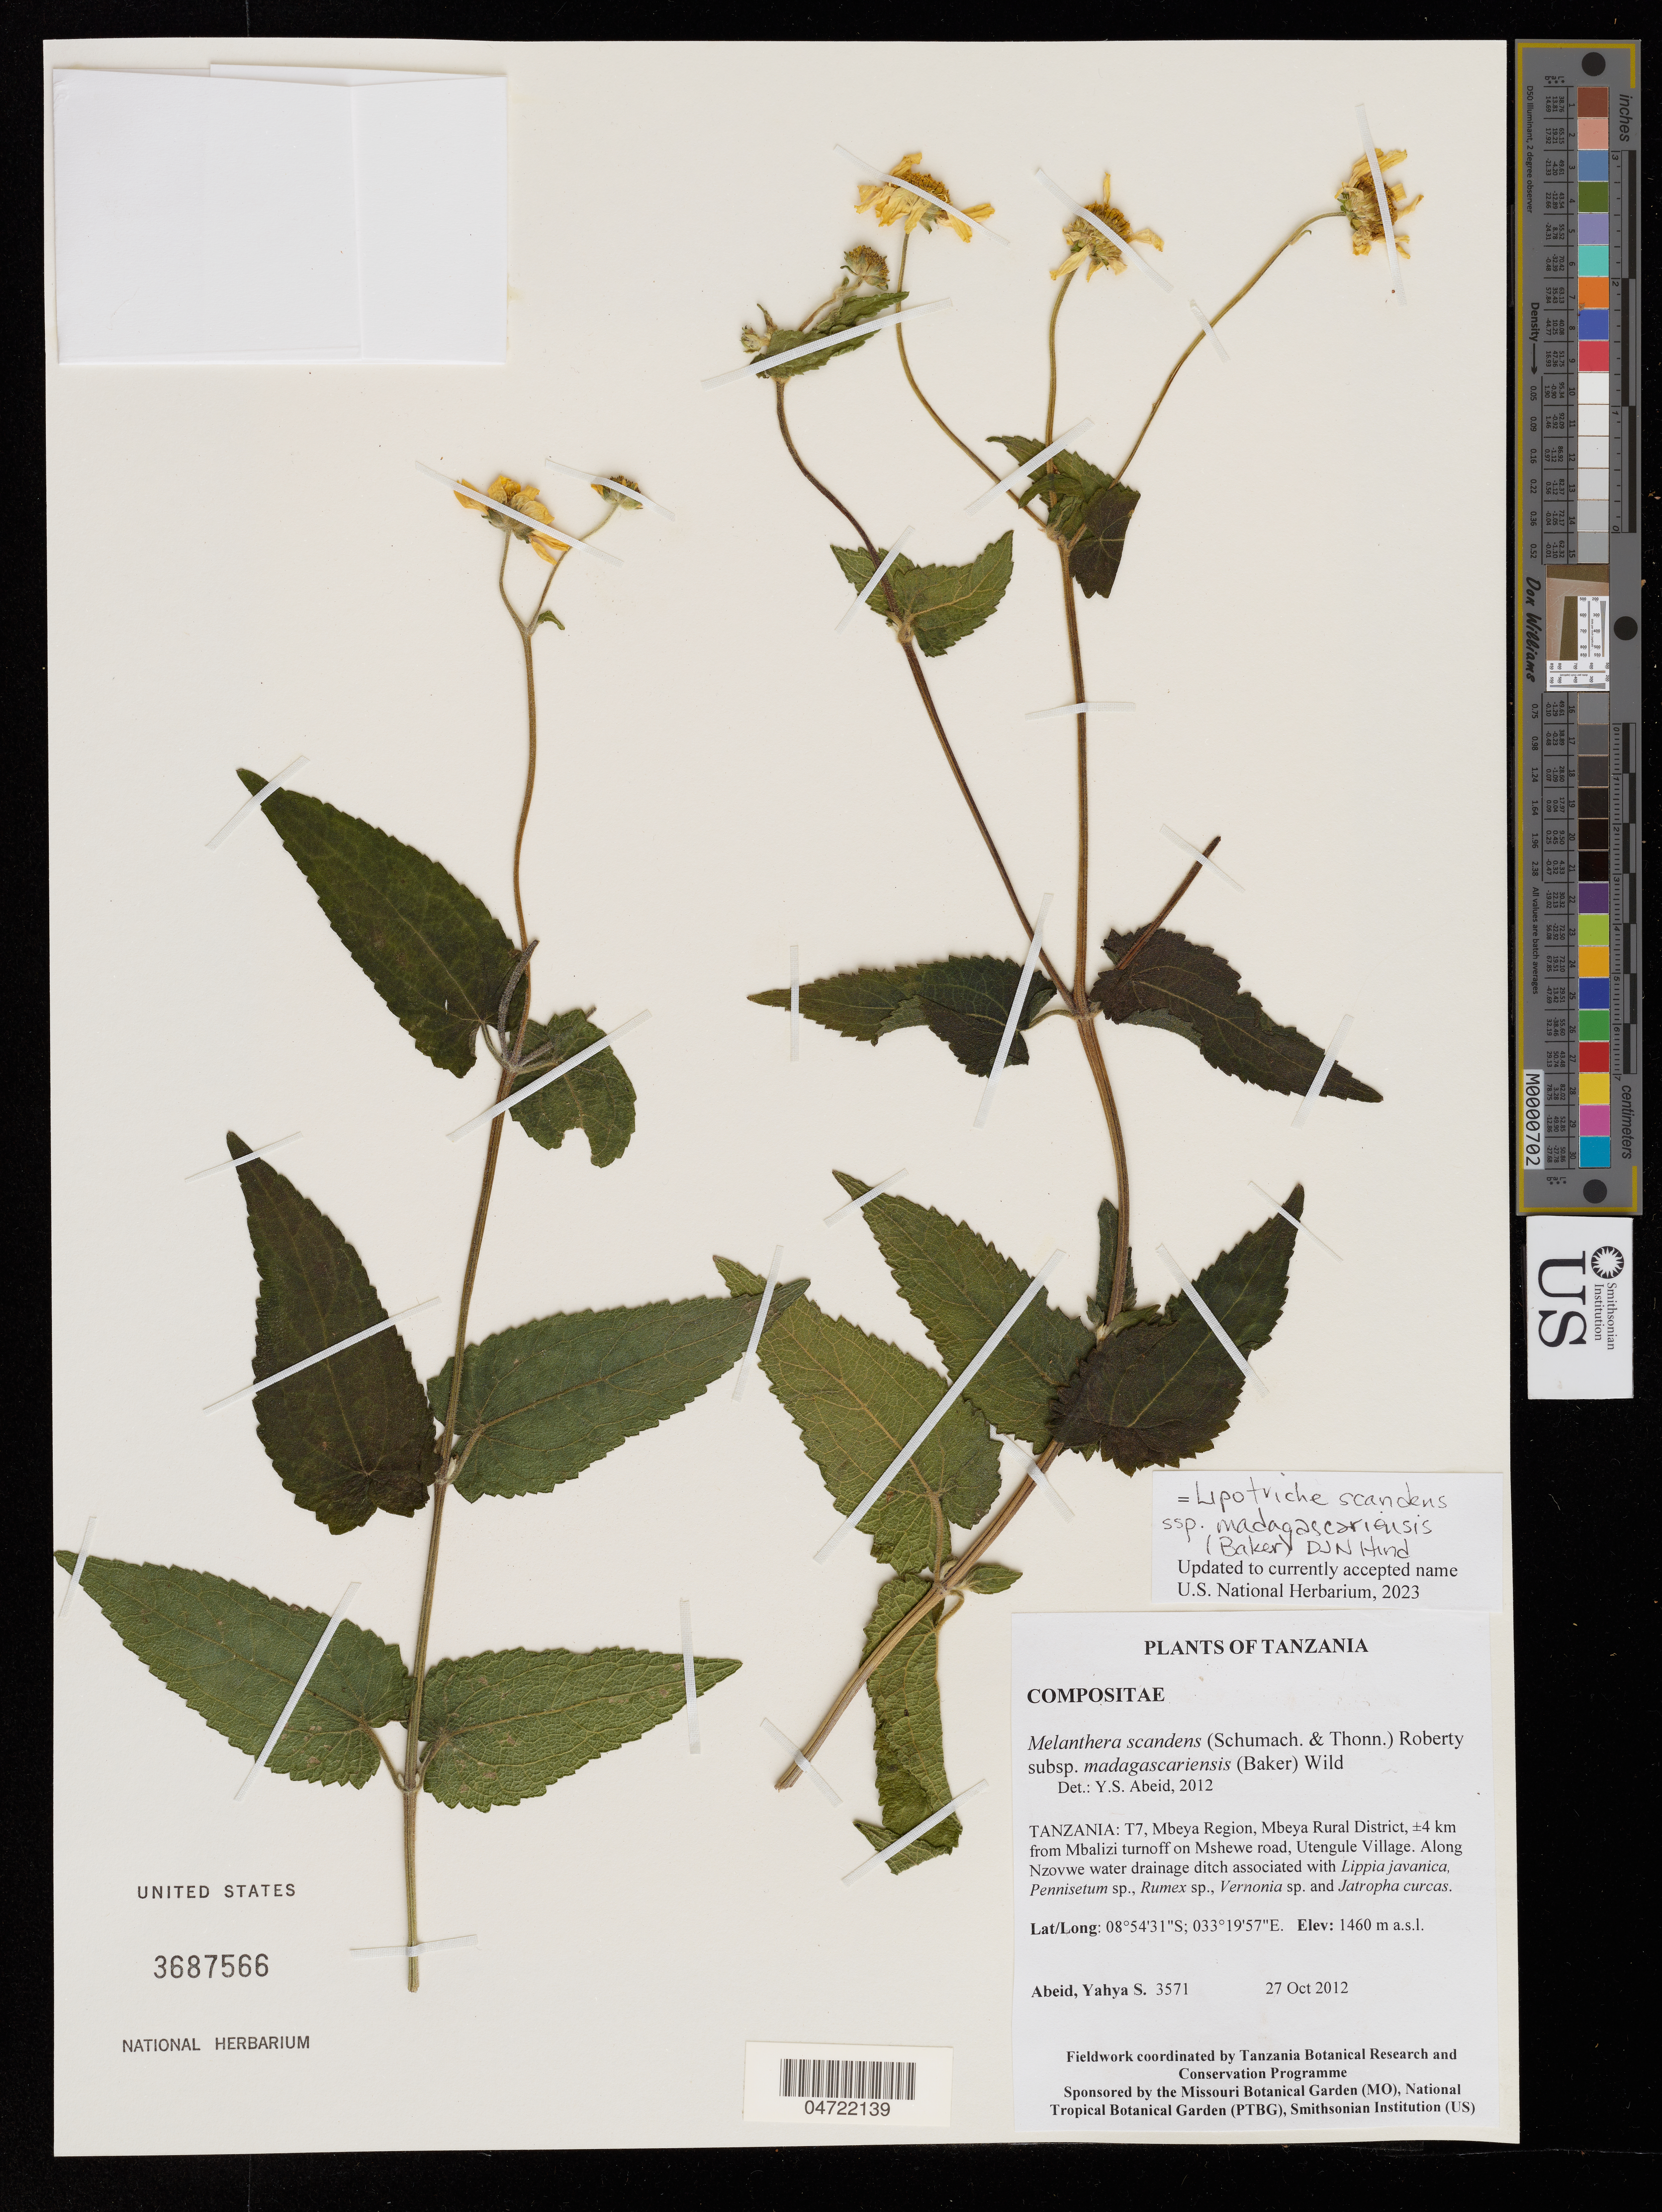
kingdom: Plantae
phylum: Tracheophyta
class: Magnoliopsida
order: Asterales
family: Asteraceae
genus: Lipotriche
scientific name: Lipotriche scandens subsp. madagascariensis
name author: (Baker) D.J.N. Hind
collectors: Y. Abeid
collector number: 3571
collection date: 2012-10-27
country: Tanzania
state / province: Mbeya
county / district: Mbeya Rural District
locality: ca. 4 km from Mbalizi turnoff on Mshewe road, Utengule Village.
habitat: Along Nzovwe water draiage ditch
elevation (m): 1460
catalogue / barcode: US 3687566